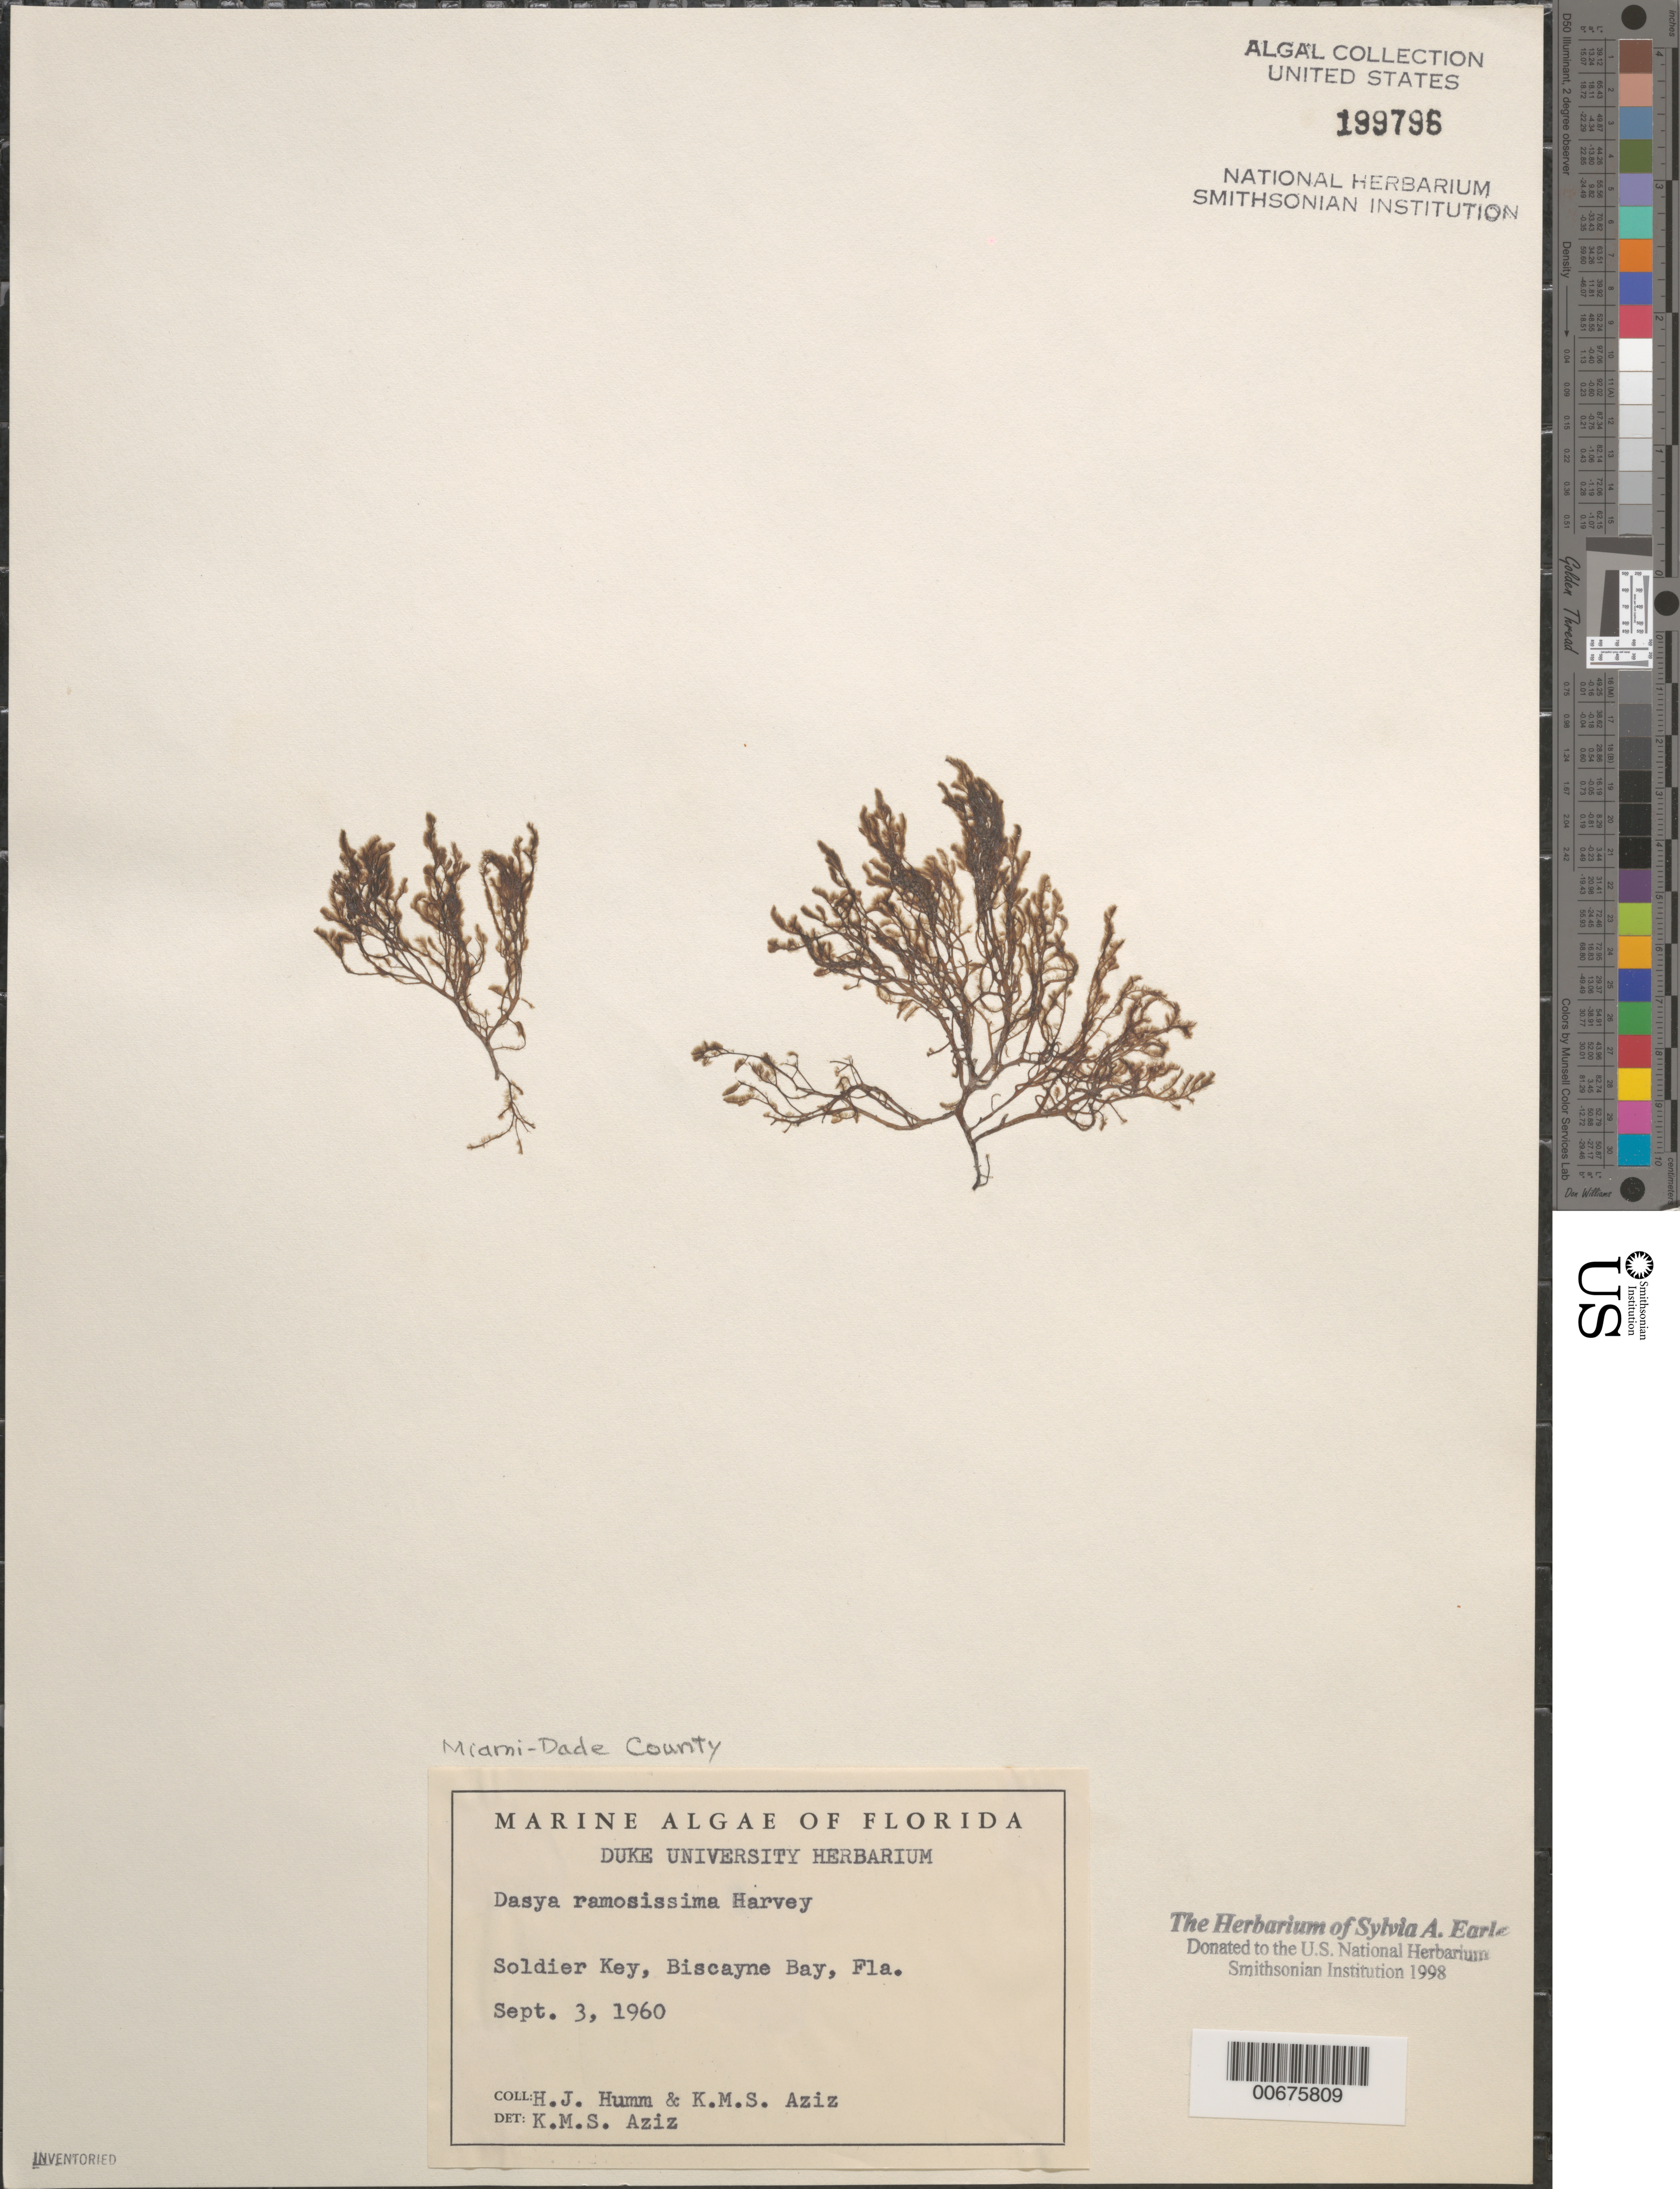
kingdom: Plantae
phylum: Rhodophyta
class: Florideophyceae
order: Ceramiales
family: Dasyaceae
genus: Dasya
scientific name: Dasya ramosissima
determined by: Aziz, K. M. S.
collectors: H. J. Humm & K. M. Aziz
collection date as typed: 03 Sep 1960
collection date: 1960-09-03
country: United States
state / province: Florida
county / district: Miami-Dade County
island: Soldier Key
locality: Biscayne Bay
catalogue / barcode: US 199796